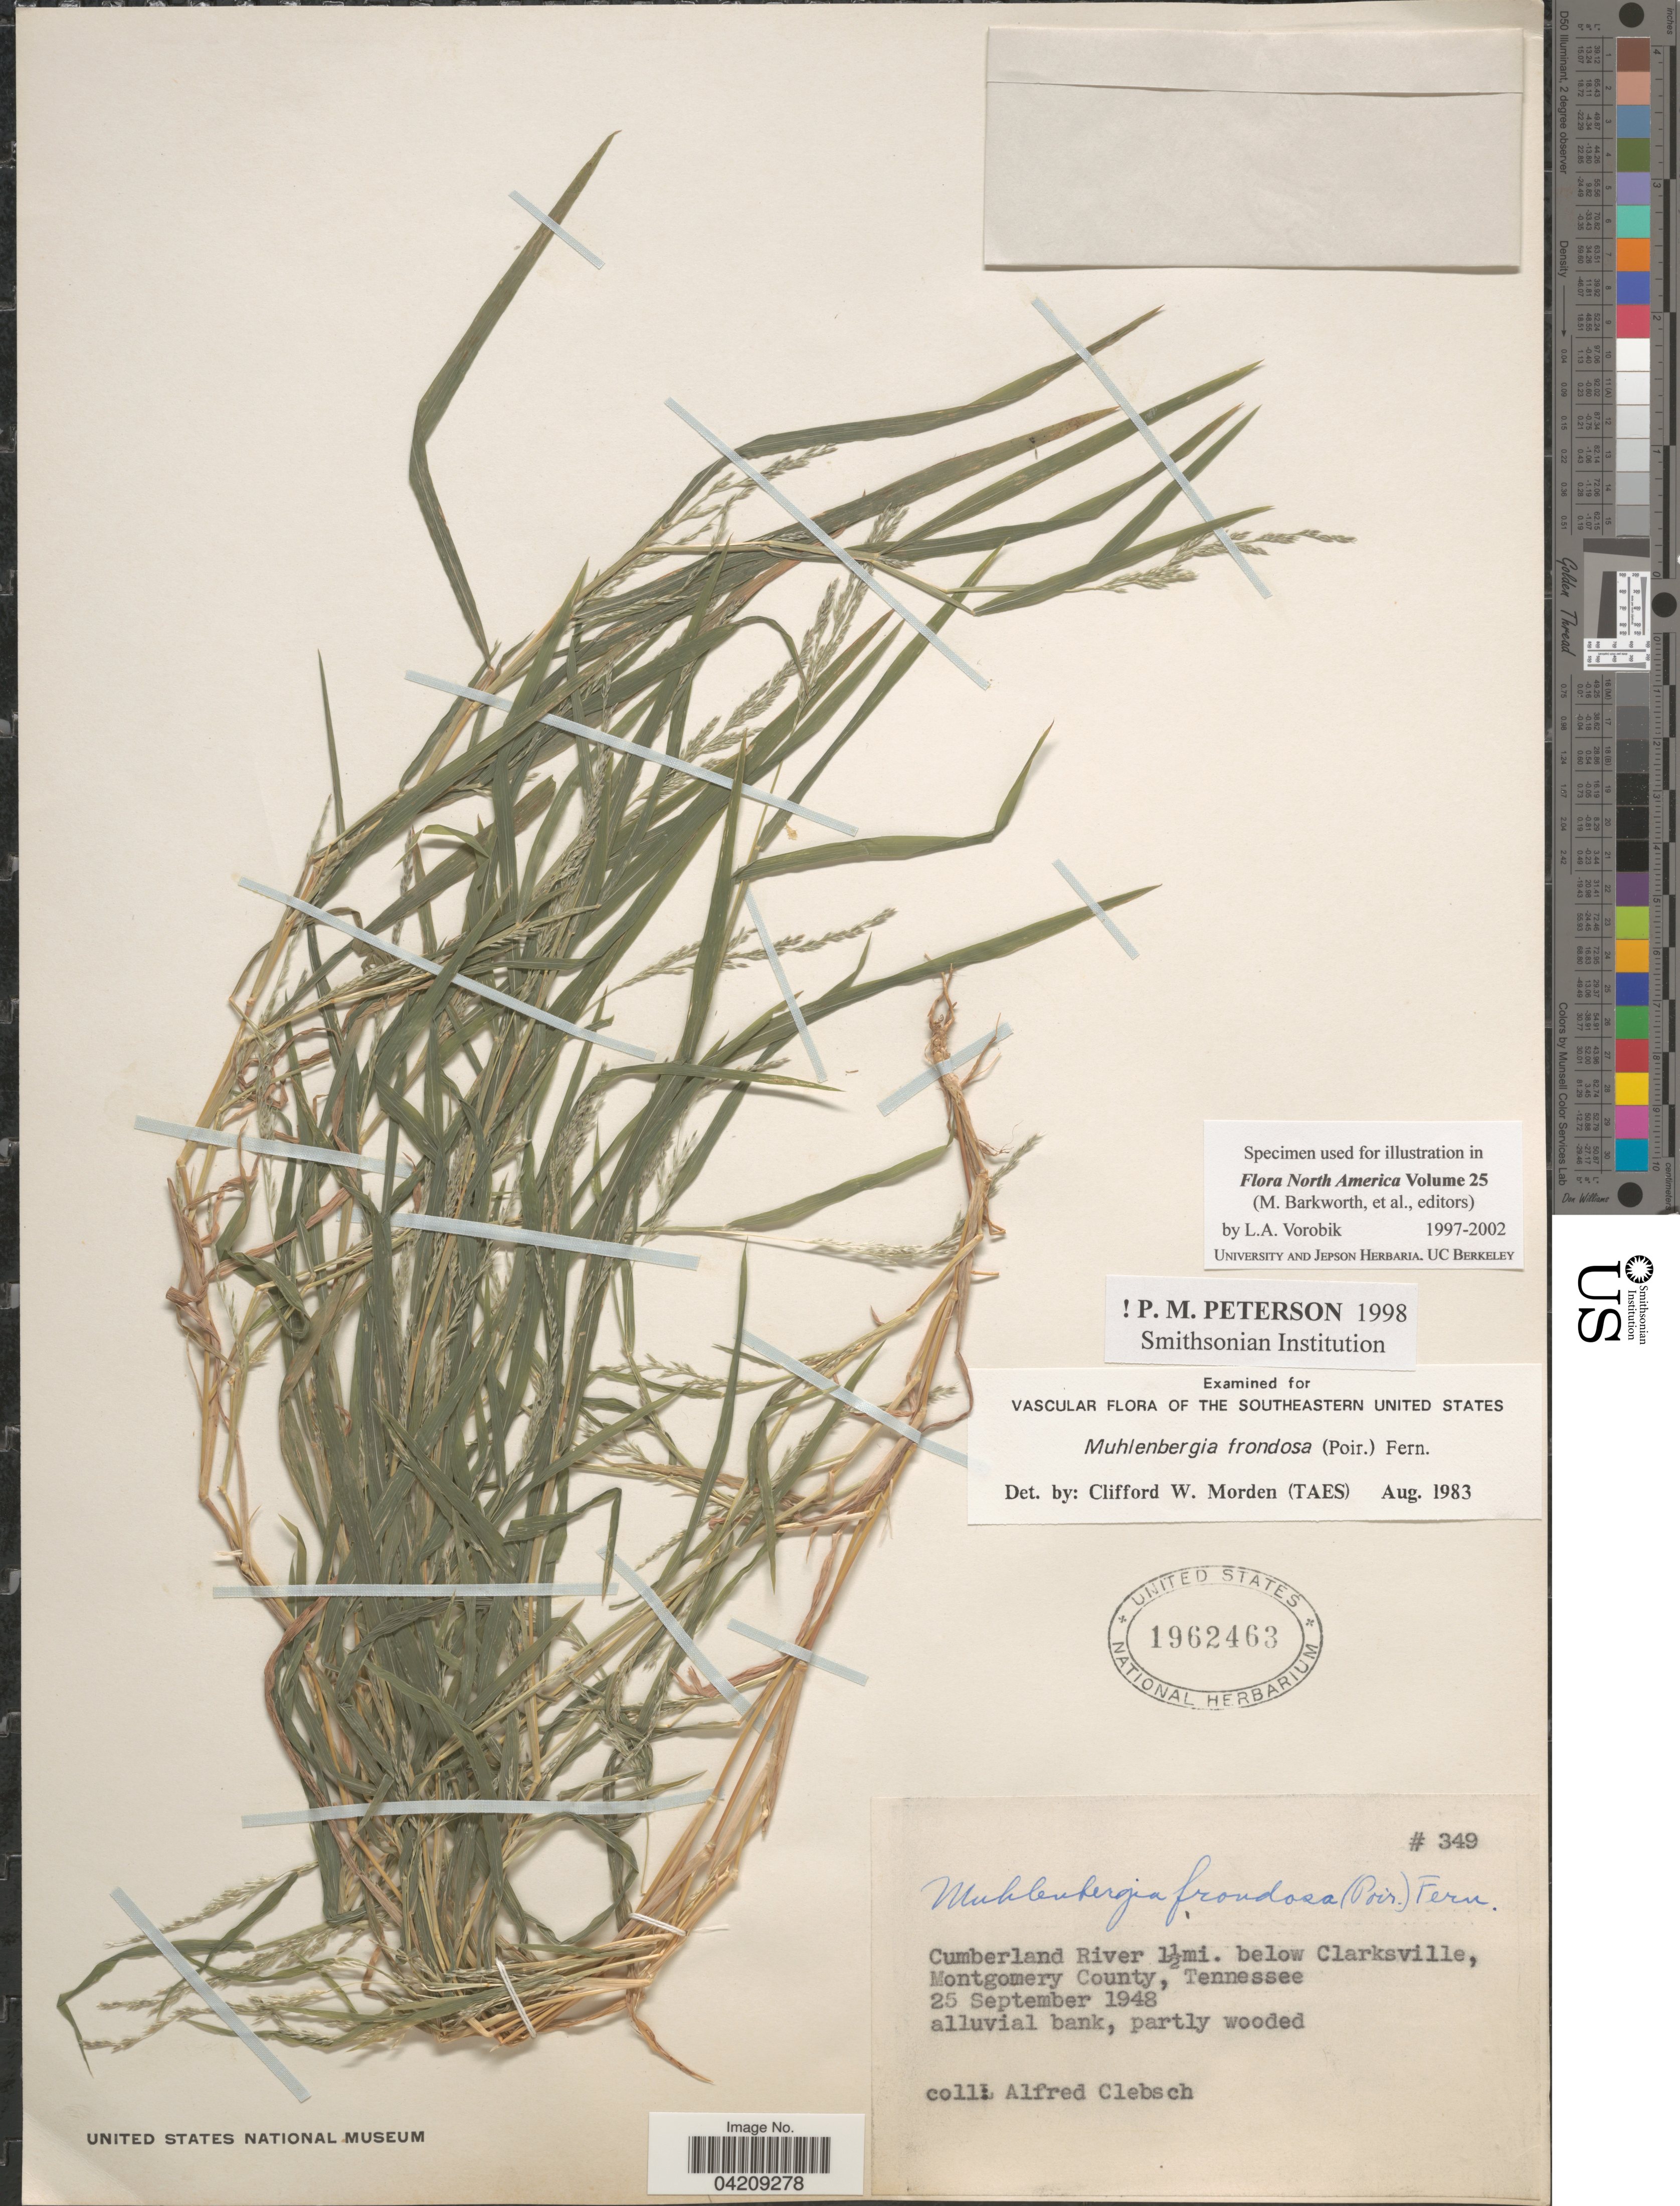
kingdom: Plantae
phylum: Tracheophyta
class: Liliopsida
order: Poales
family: Poaceae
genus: Muhlenbergia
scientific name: Muhlenbergia frondosa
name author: (Poir.) Fernald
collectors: A. Clebsch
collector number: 349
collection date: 1948-09-25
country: United States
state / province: Tennessee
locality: Cumberland River 1½mi. below Clarksville, Montgomery County.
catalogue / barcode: US 1962463